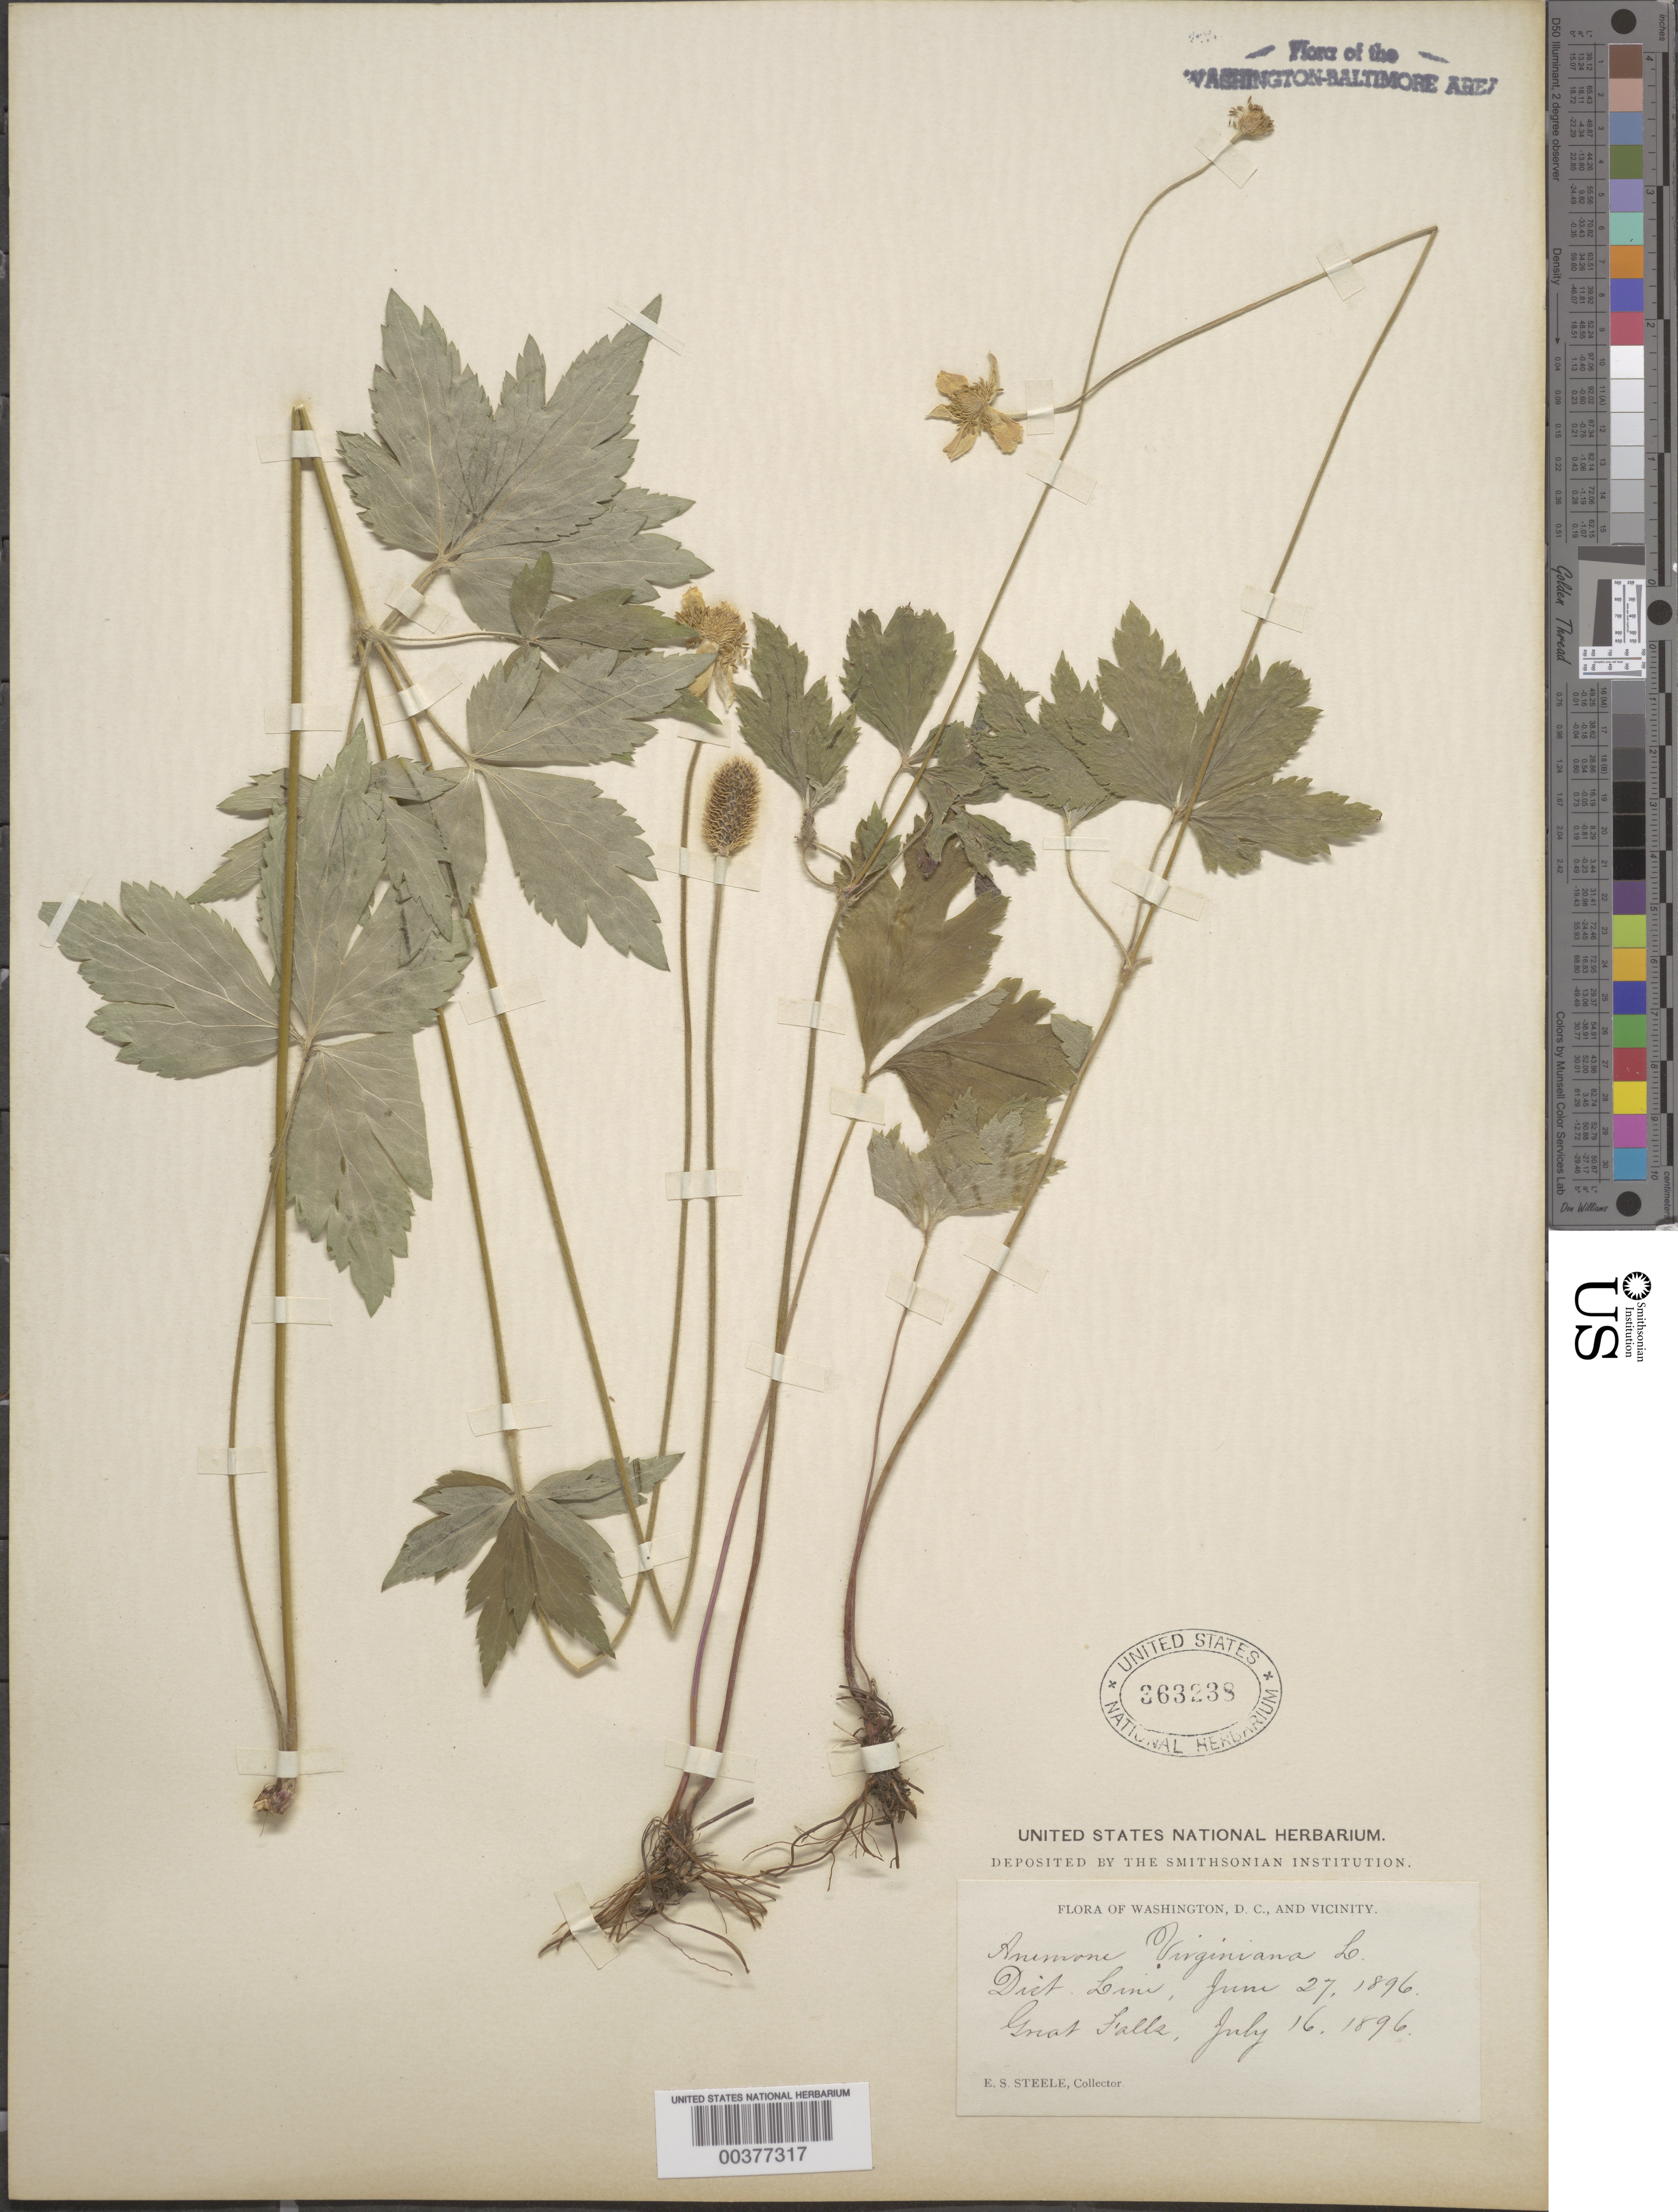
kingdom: Plantae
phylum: Tracheophyta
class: Magnoliopsida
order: Ranunculales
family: Ranunculaceae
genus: Anemone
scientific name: Anemone virginiana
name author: L.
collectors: E. Steele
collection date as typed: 27 Jun 1896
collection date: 1896-06-27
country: United States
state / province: District of Columbia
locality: District Line and Great Falls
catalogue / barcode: US 363238